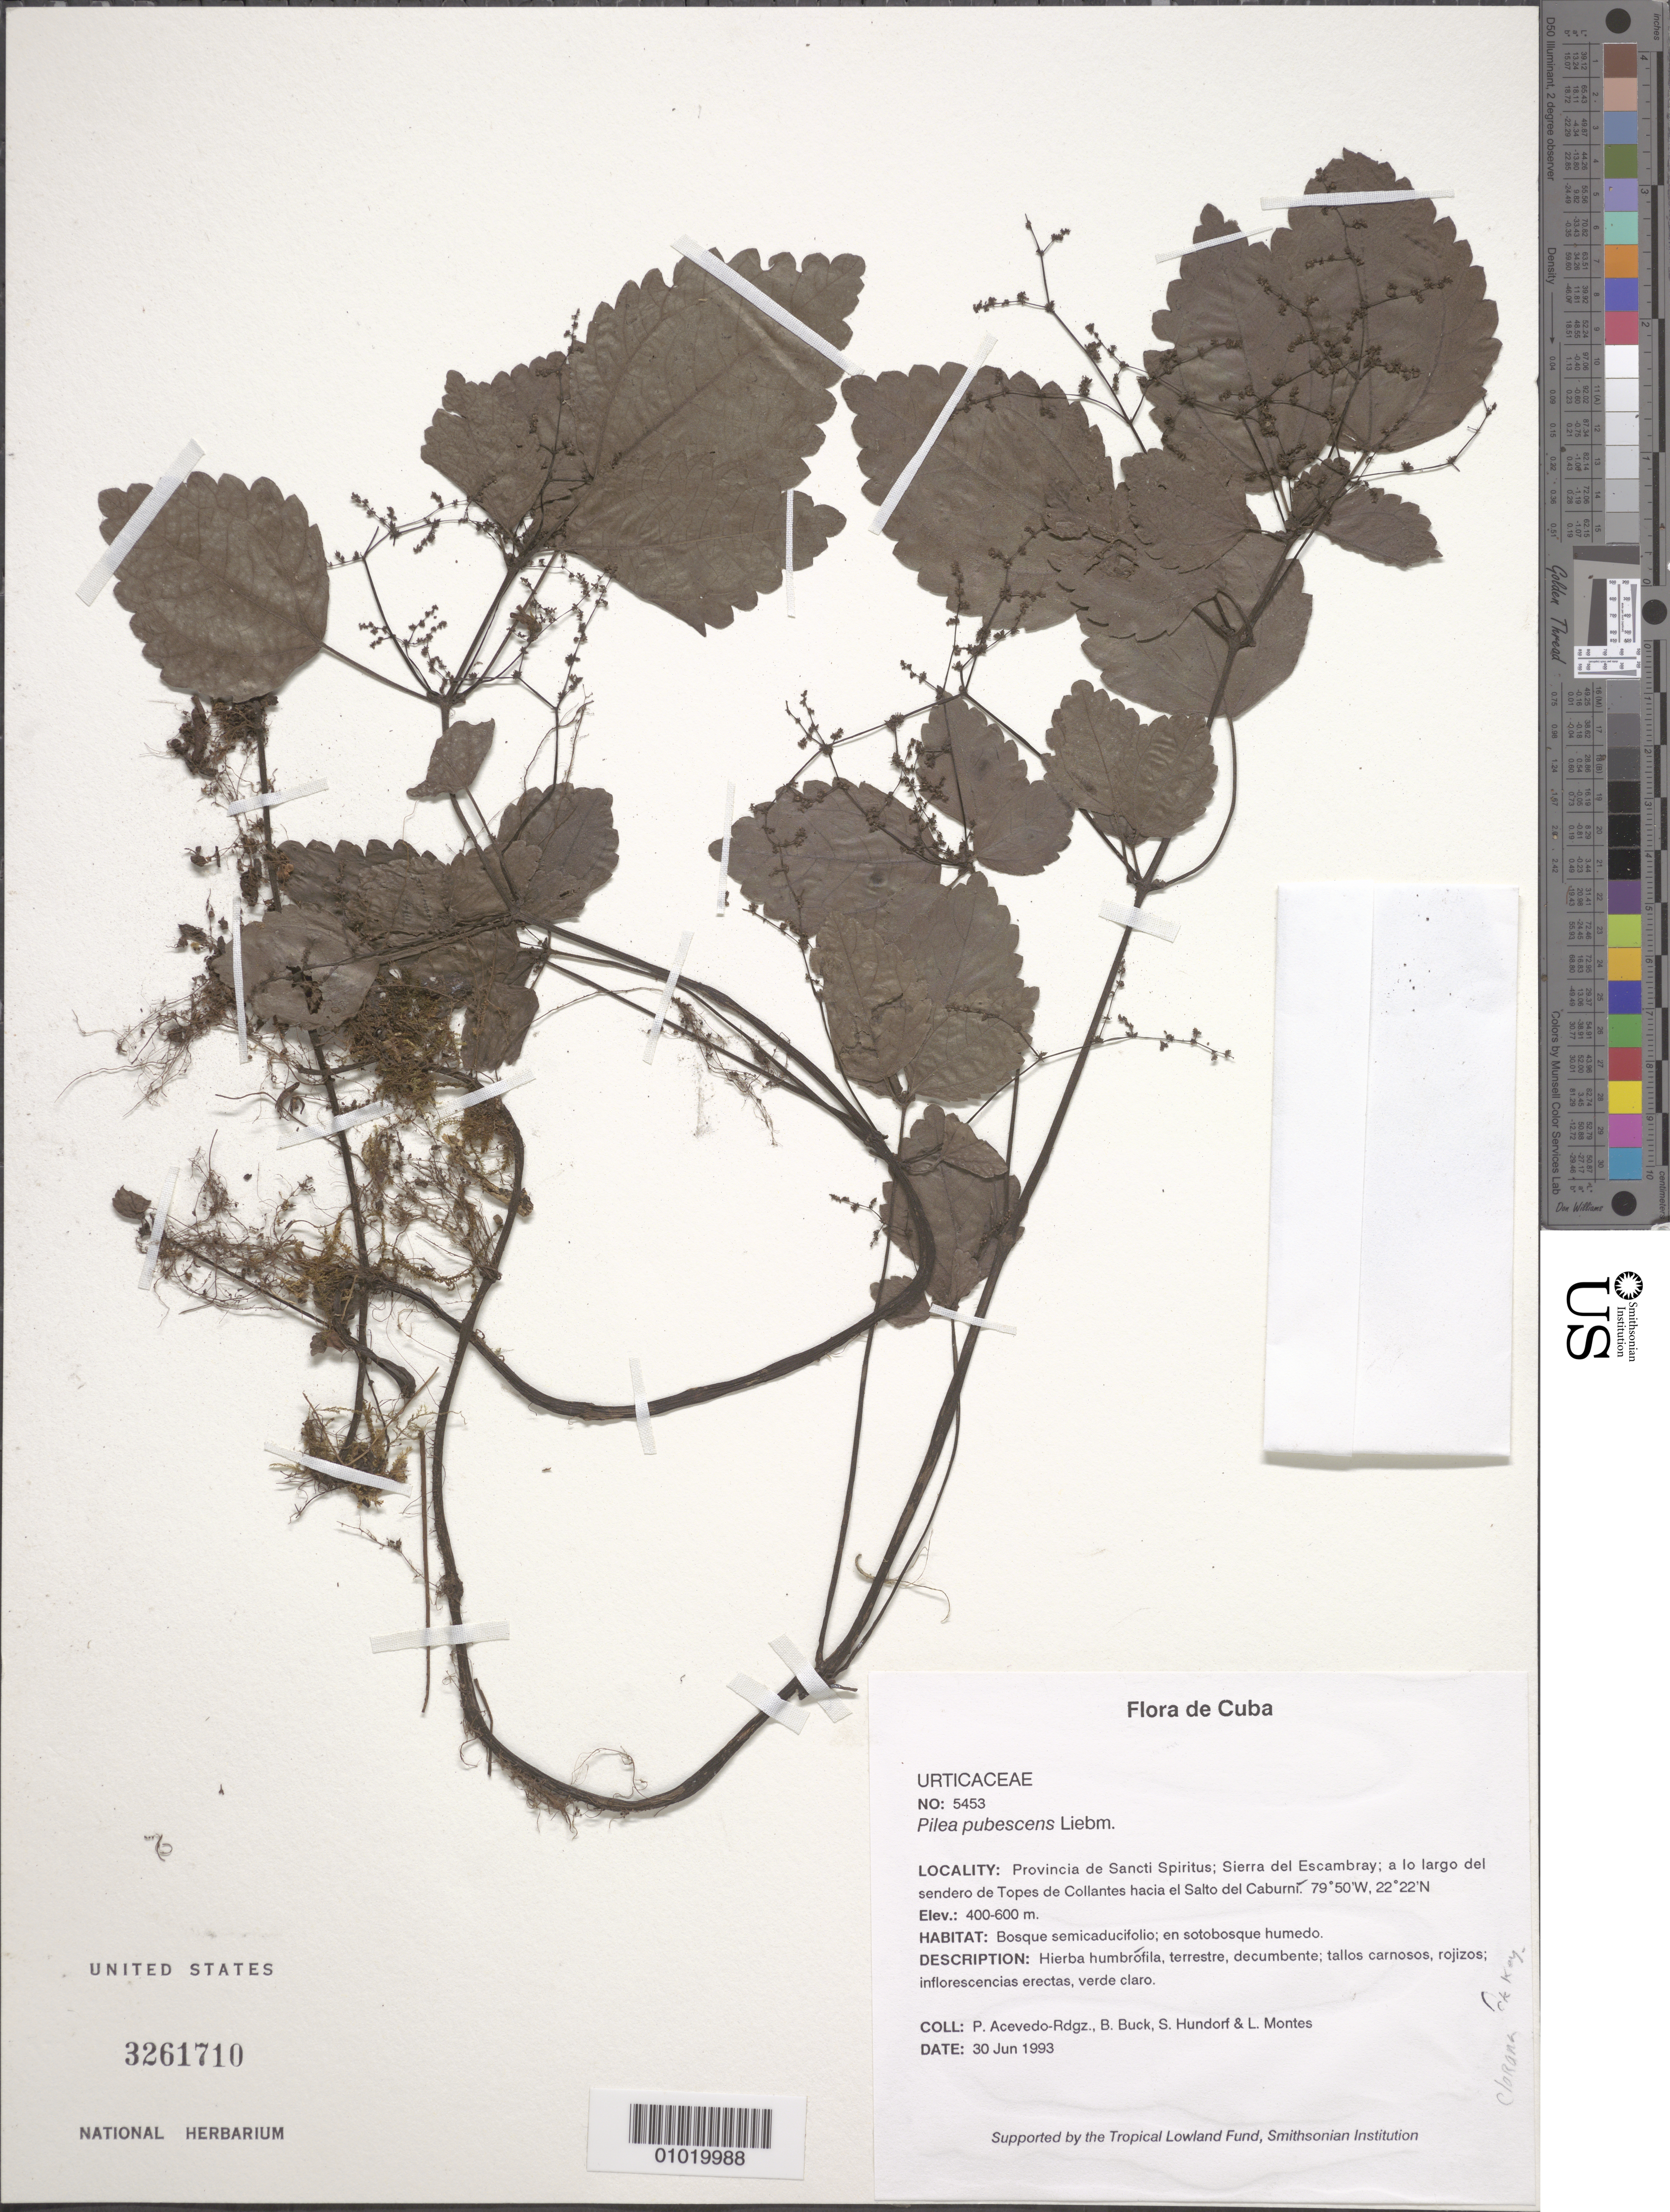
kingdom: Plantae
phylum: Tracheophyta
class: Magnoliopsida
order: Rosales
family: Urticaceae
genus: Pilea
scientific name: Pilea pubescens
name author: Liebm.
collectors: P. Acevedo-Rodr.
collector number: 5453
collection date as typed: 30 Jun 1993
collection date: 1993-06-30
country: Cuba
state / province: Sancti Spiritus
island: Cuba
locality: Sancti Spiritus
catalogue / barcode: US 3261710